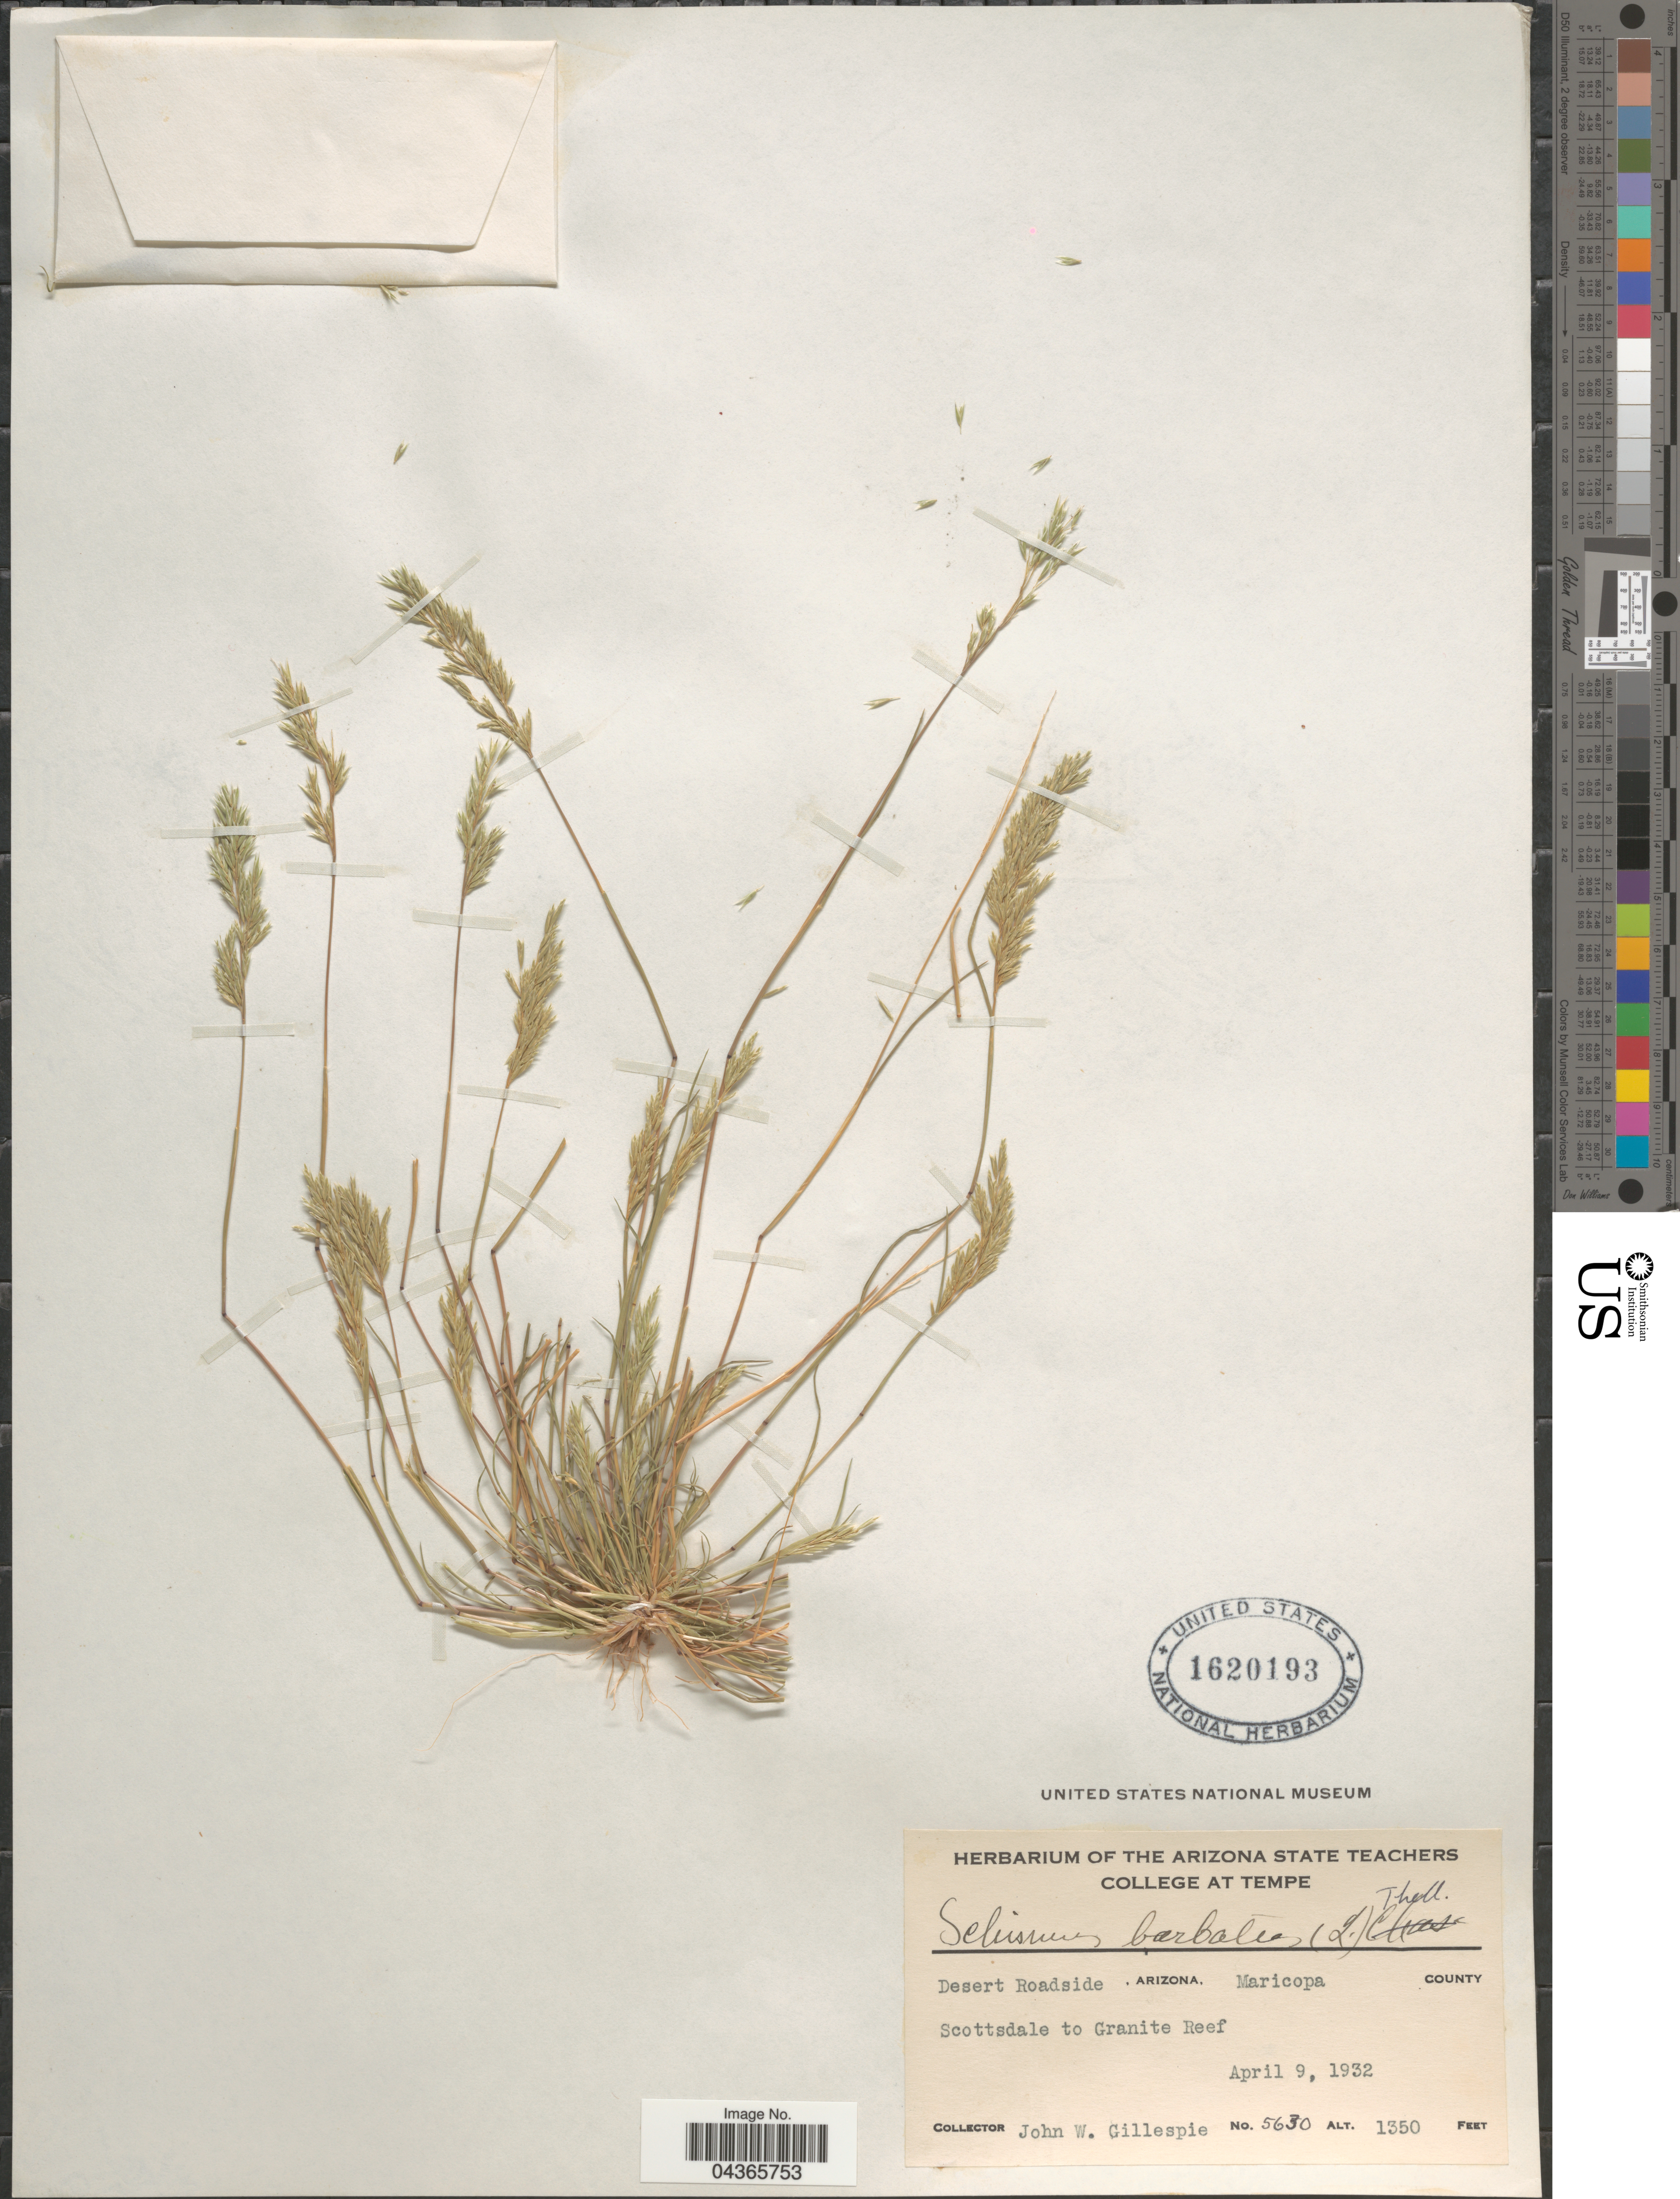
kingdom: Plantae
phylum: Tracheophyta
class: Liliopsida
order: Poales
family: Poaceae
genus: Schismus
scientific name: Schismus barbatus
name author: (L.) Thell.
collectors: J. W. Gillespie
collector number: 5630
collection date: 1932-04-09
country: United States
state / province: Arizona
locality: Desert Roadside. Maricopa County. Scottsdale to Granite Reef.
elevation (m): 411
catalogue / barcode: US 1620193